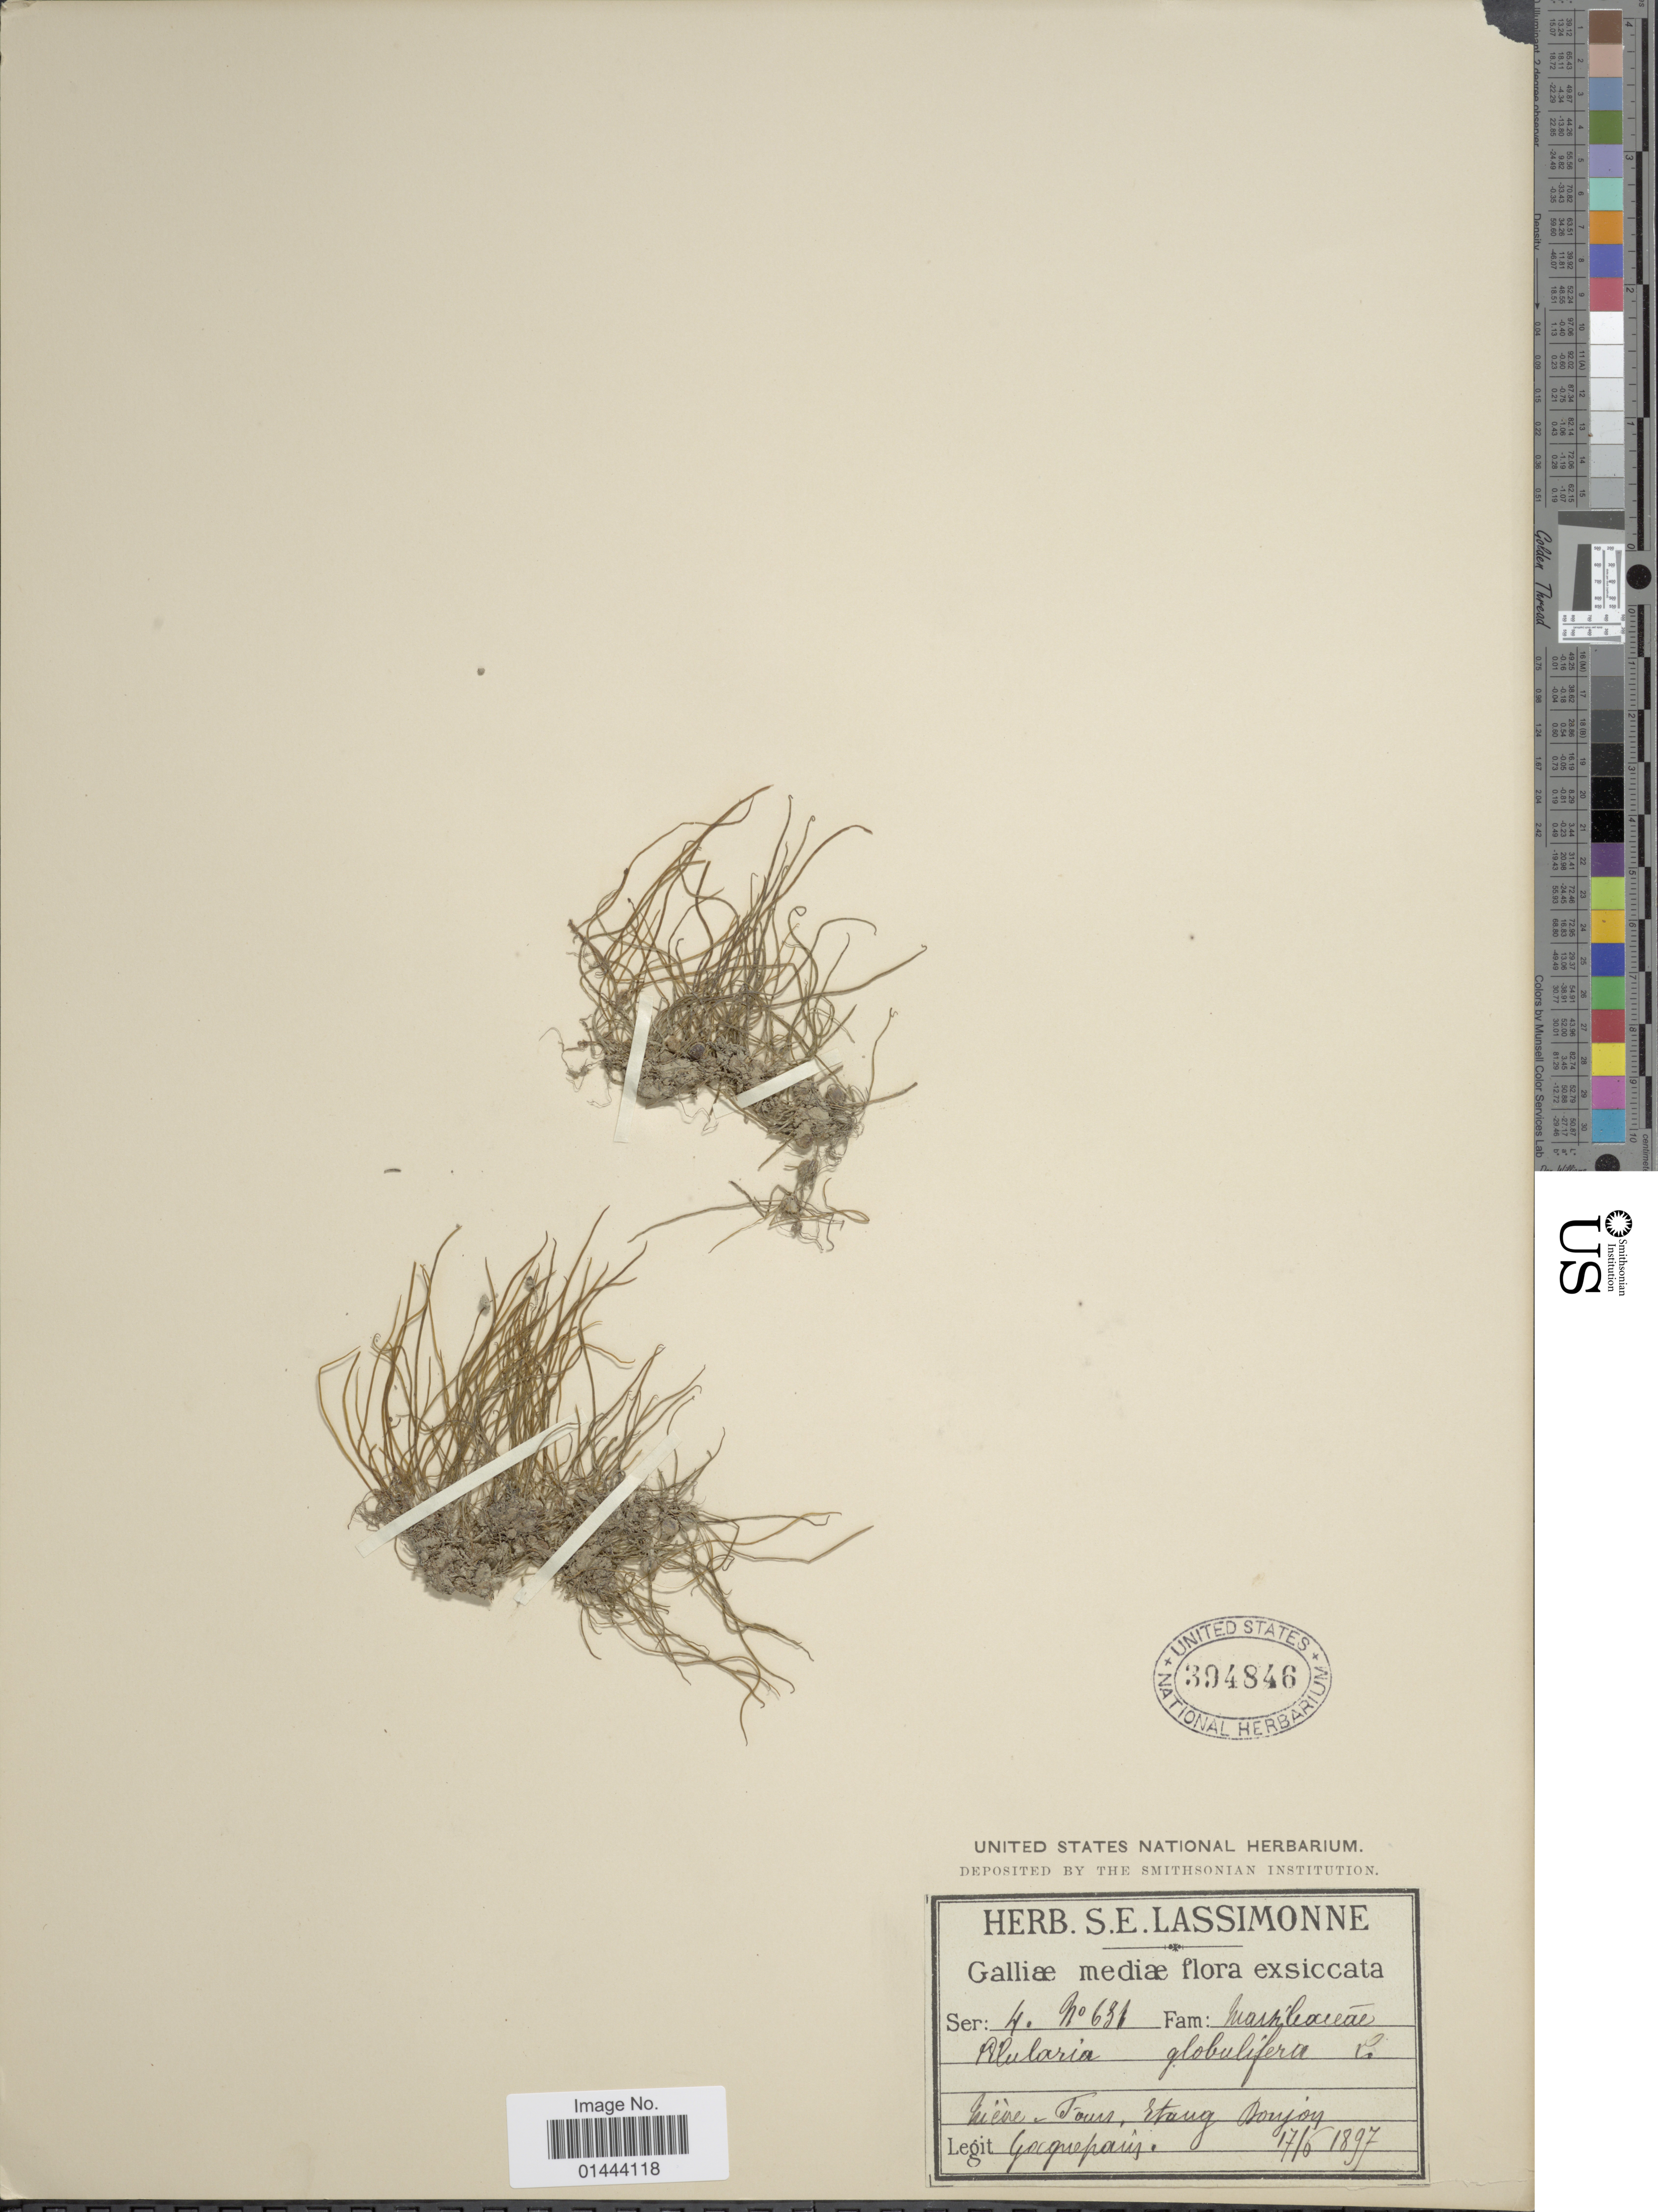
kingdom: Plantae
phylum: Tracheophyta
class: Polypodiopsida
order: Salviniales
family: Marsileaceae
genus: Pilularia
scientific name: Pilularia globulifera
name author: L.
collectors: F. Gagnepain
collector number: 631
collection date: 1897-05-17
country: France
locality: Nuere- Fours, Estaug Bonjoun [interpreted]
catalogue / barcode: US 394846